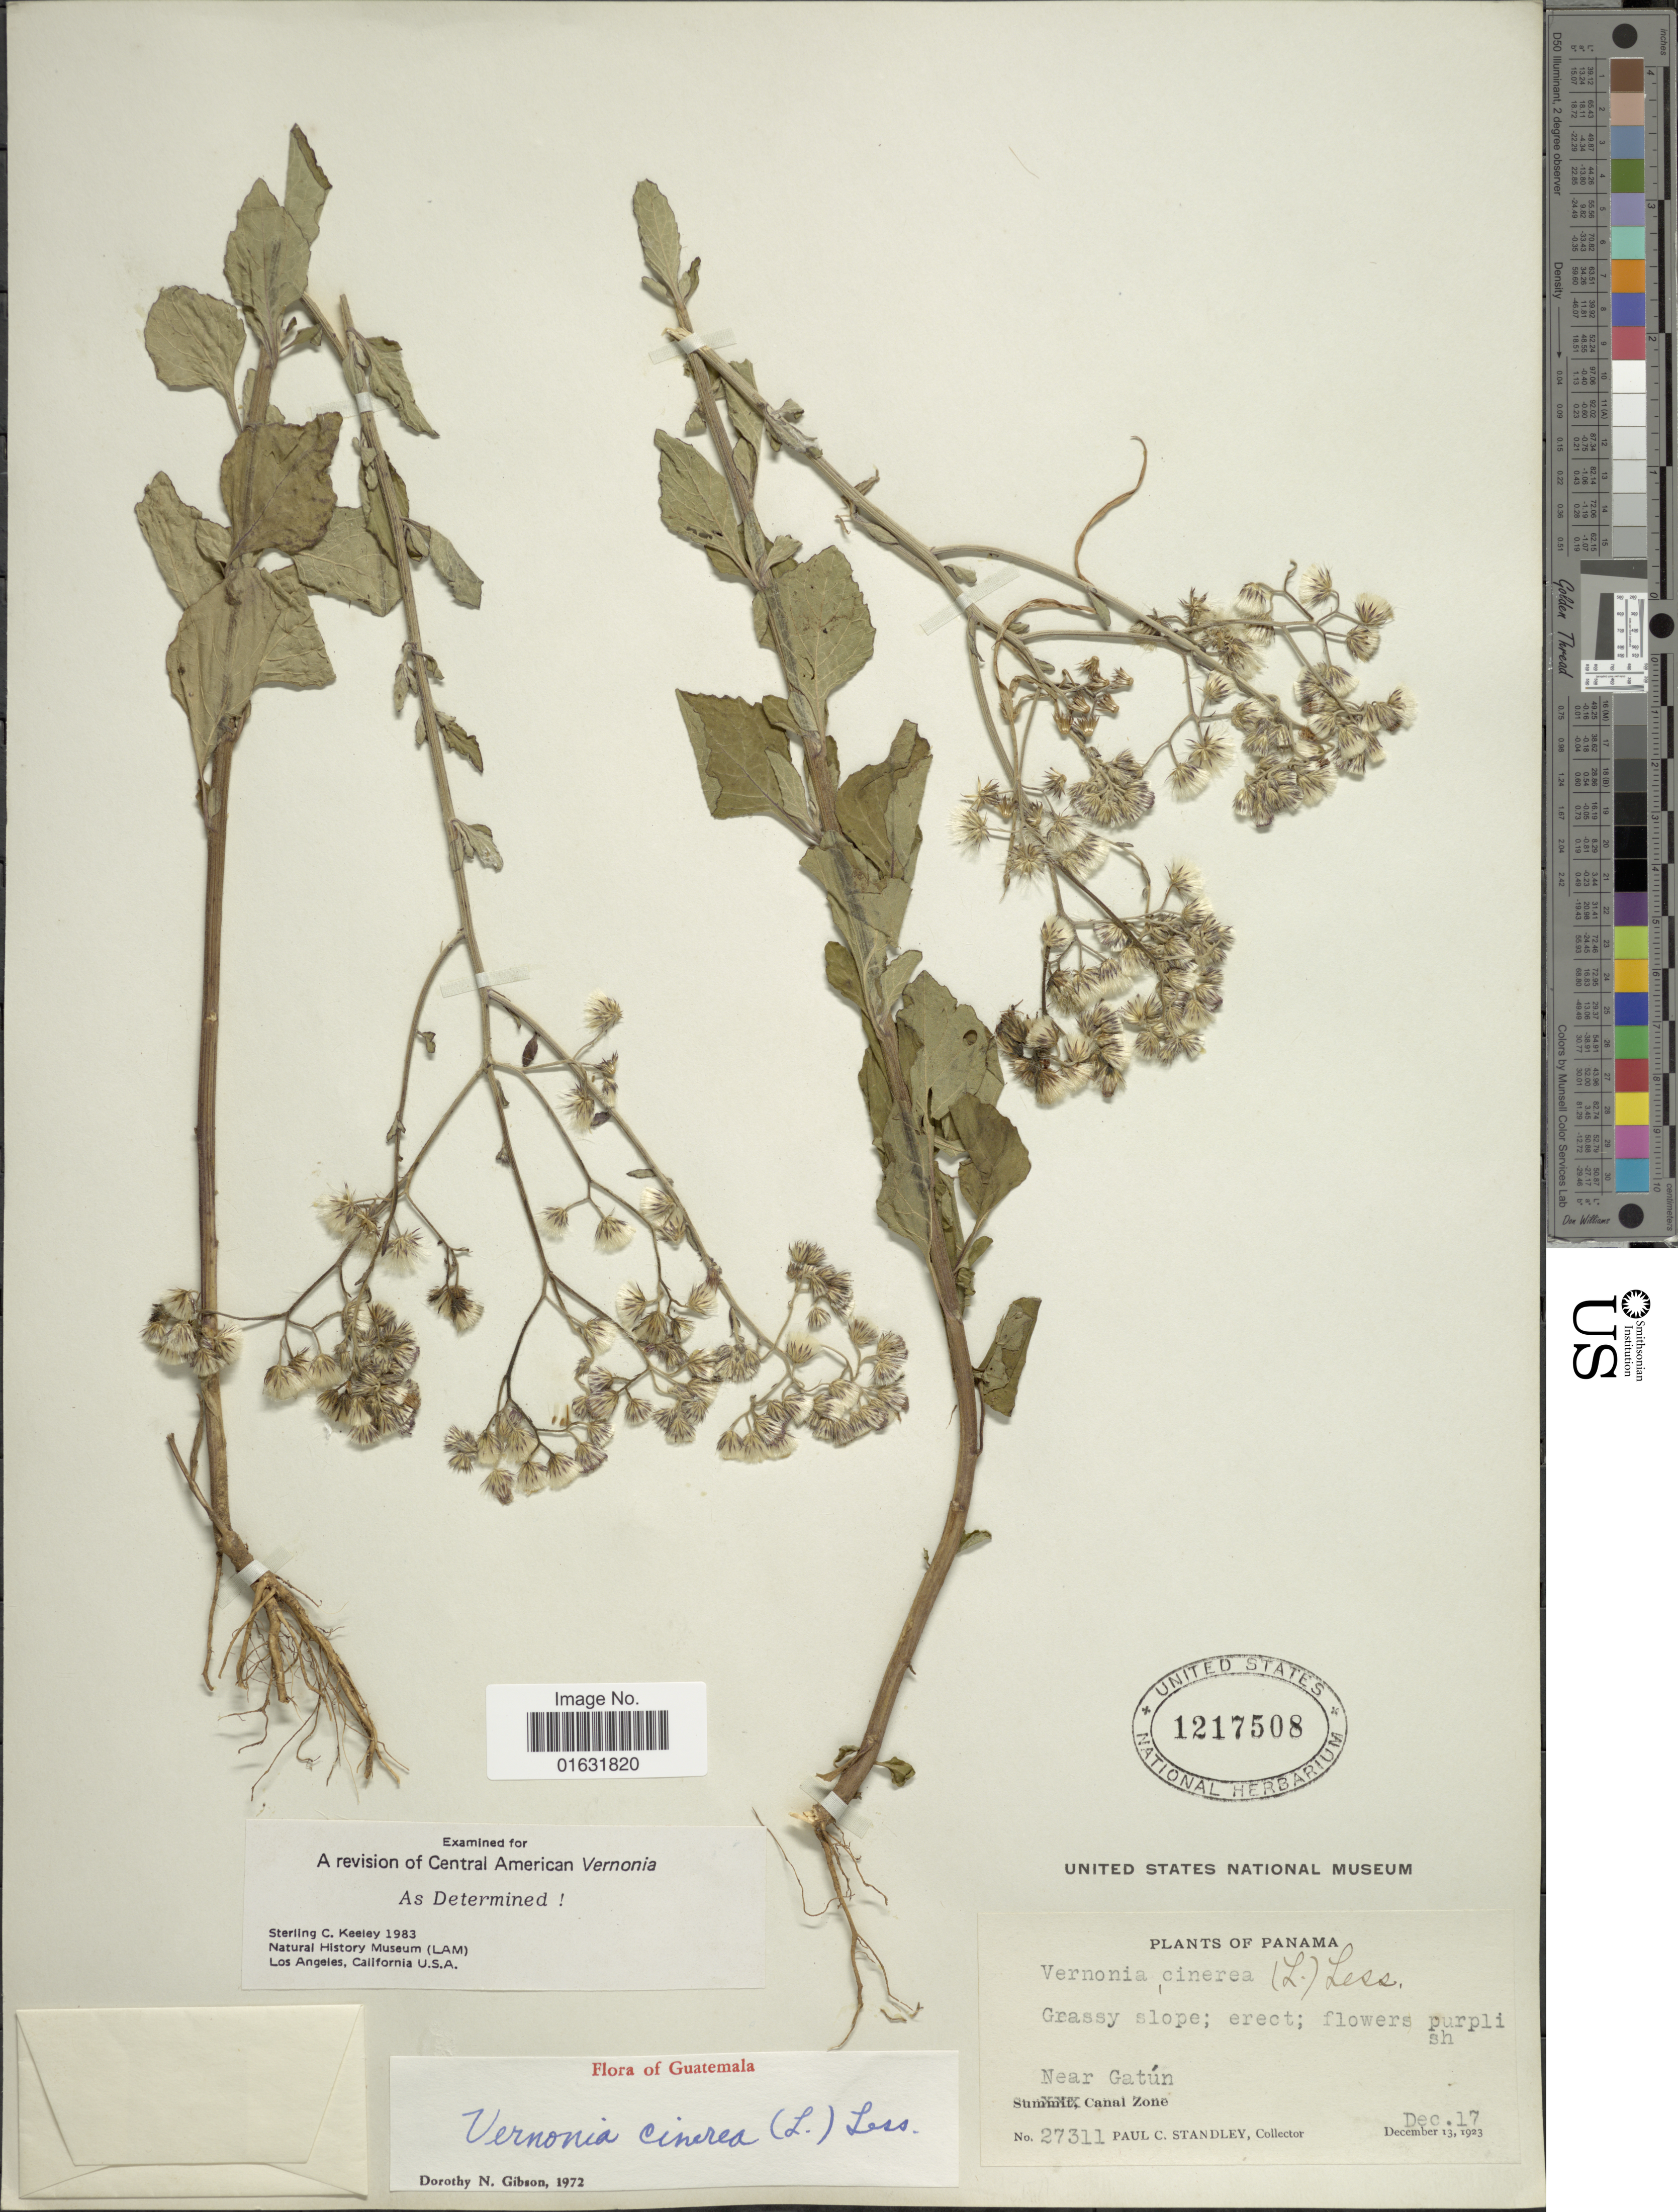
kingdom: Plantae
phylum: Tracheophyta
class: Magnoliopsida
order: Asterales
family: Asteraceae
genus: Cyanthillium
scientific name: Cyanthillium cinereum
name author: (L.) H. Rob.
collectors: P. C. Standley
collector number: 27311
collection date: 1923-12-17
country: Panama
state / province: Colón / Panamá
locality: Near Gatun, Canal Zone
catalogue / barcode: US 1217508